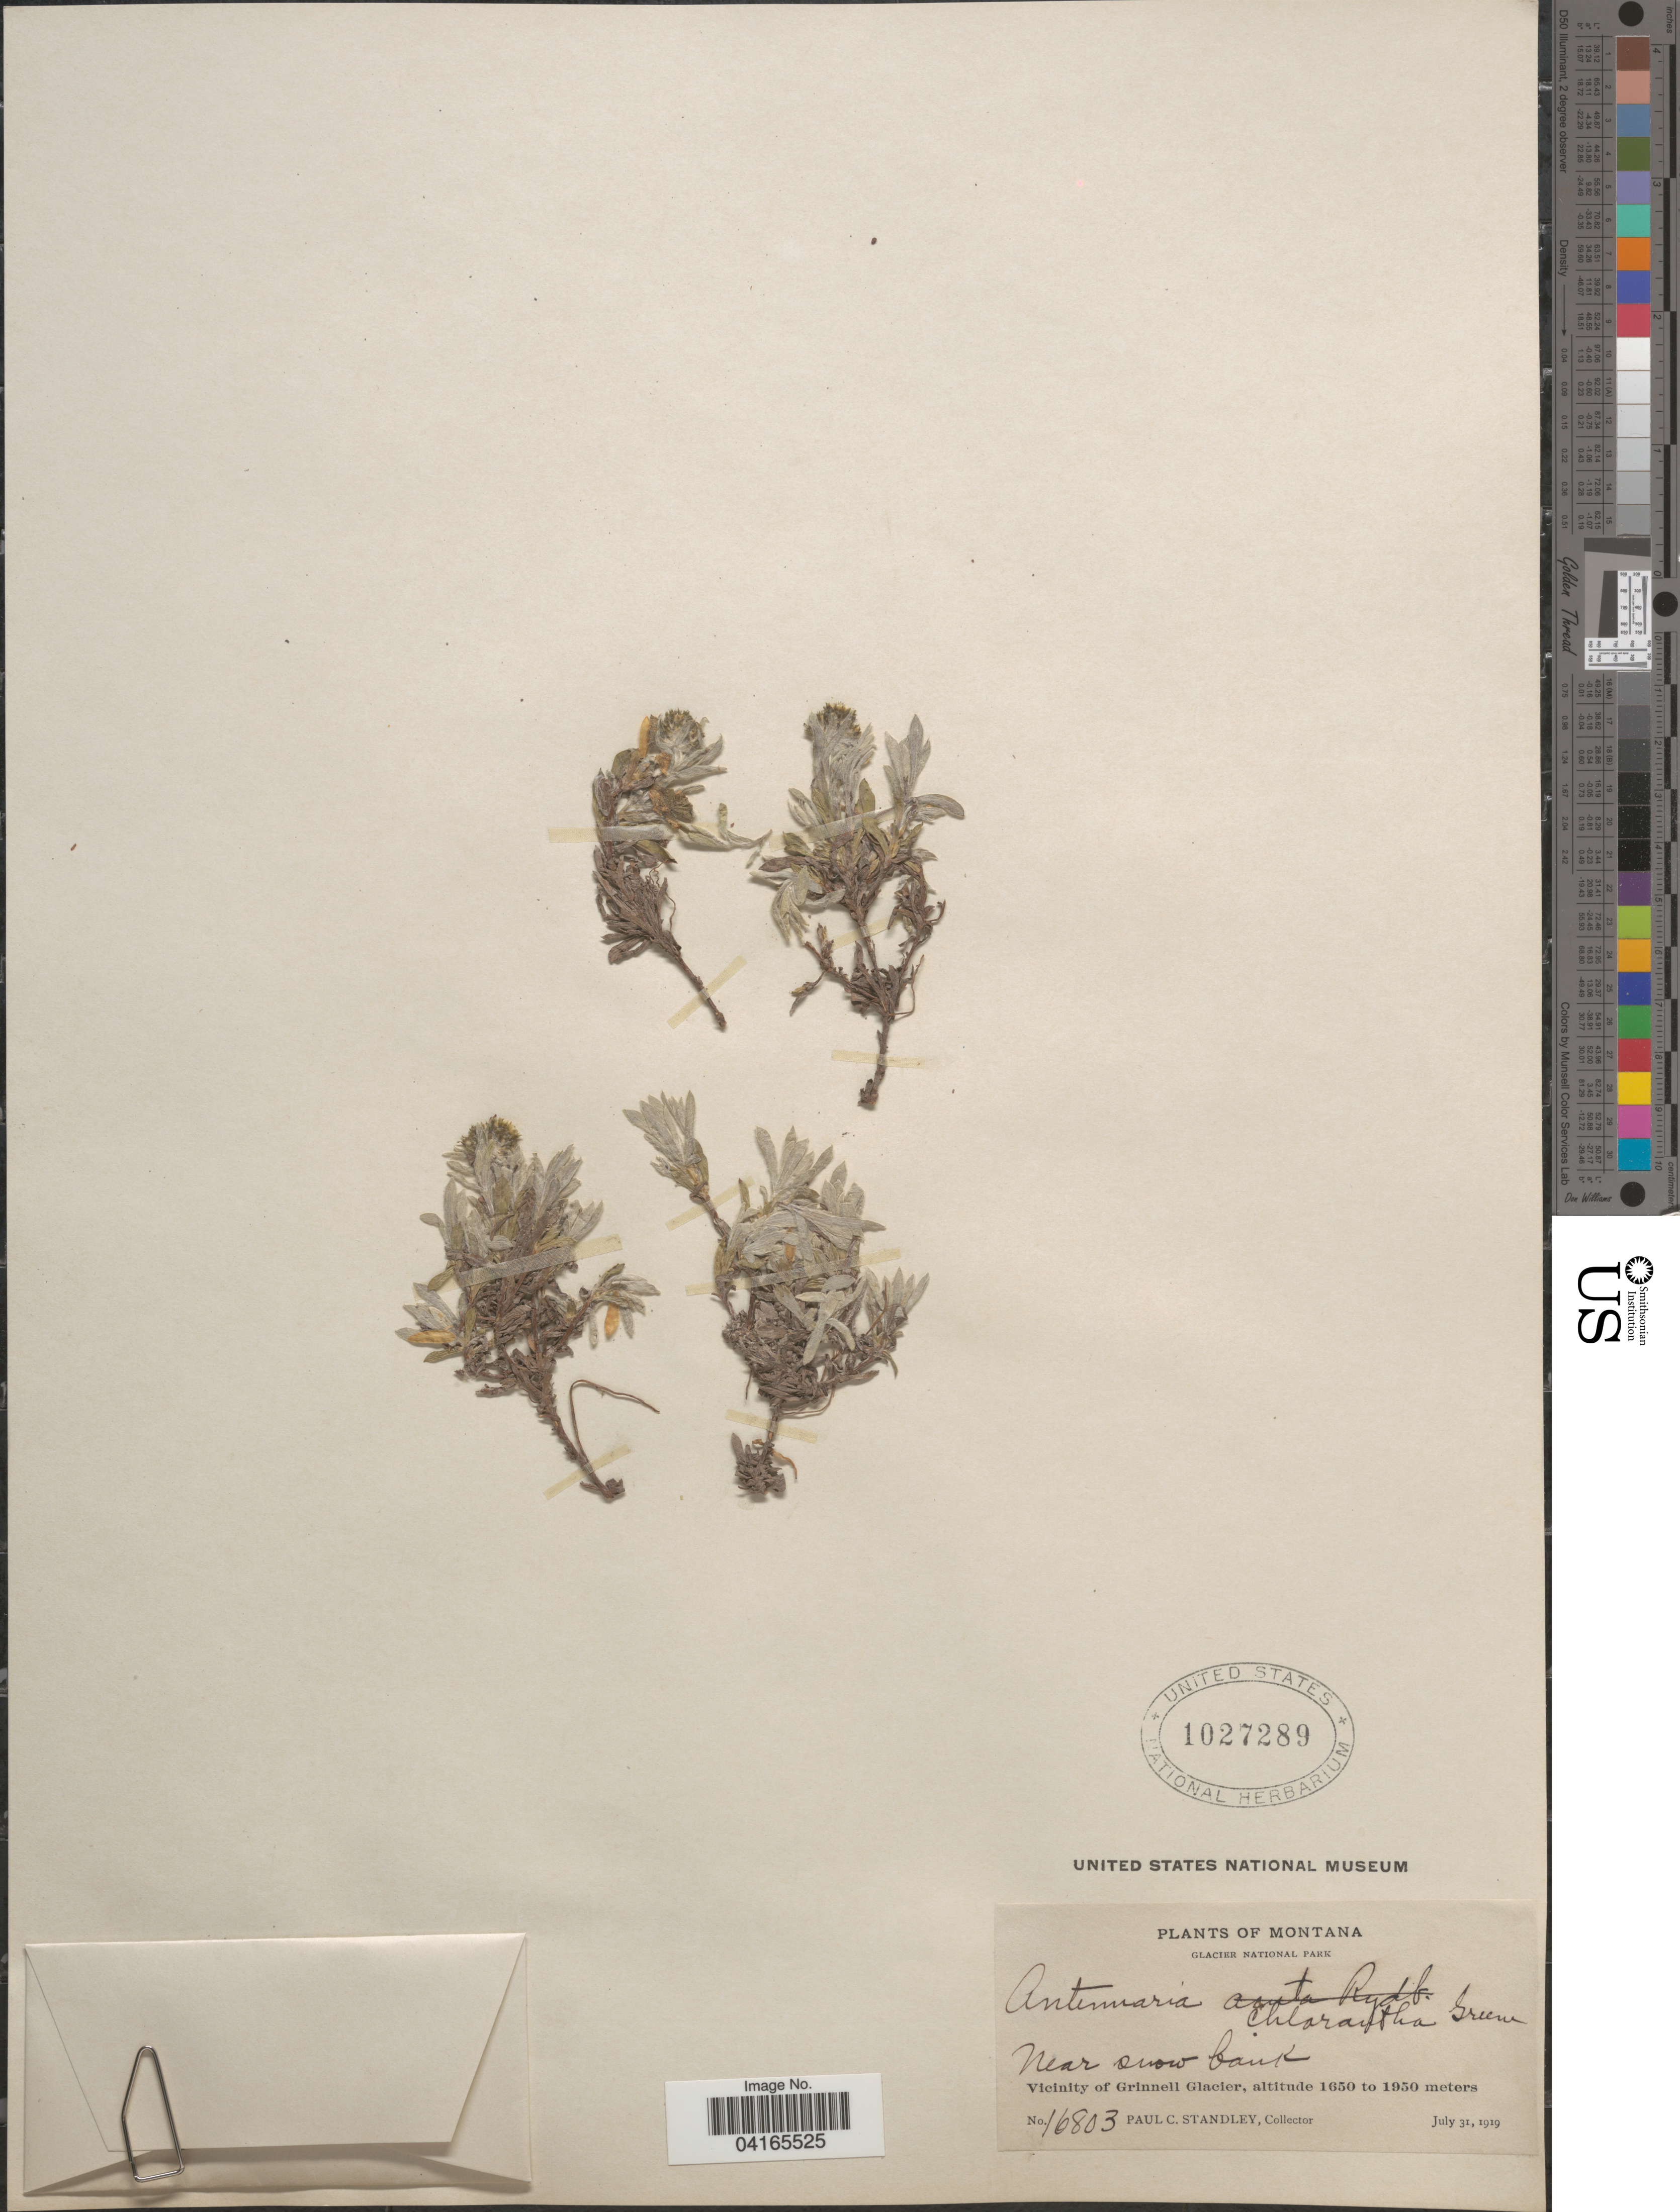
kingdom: Plantae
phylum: Tracheophyta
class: Magnoliopsida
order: Asterales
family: Asteraceae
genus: Antennaria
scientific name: Antennaria chlorantha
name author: Greene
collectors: P. C. Standley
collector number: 16803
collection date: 1919-07-31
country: United States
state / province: Montana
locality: Glacier National Park. Vicinity of Grinnell Glacier.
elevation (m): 1650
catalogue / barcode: US 1027289